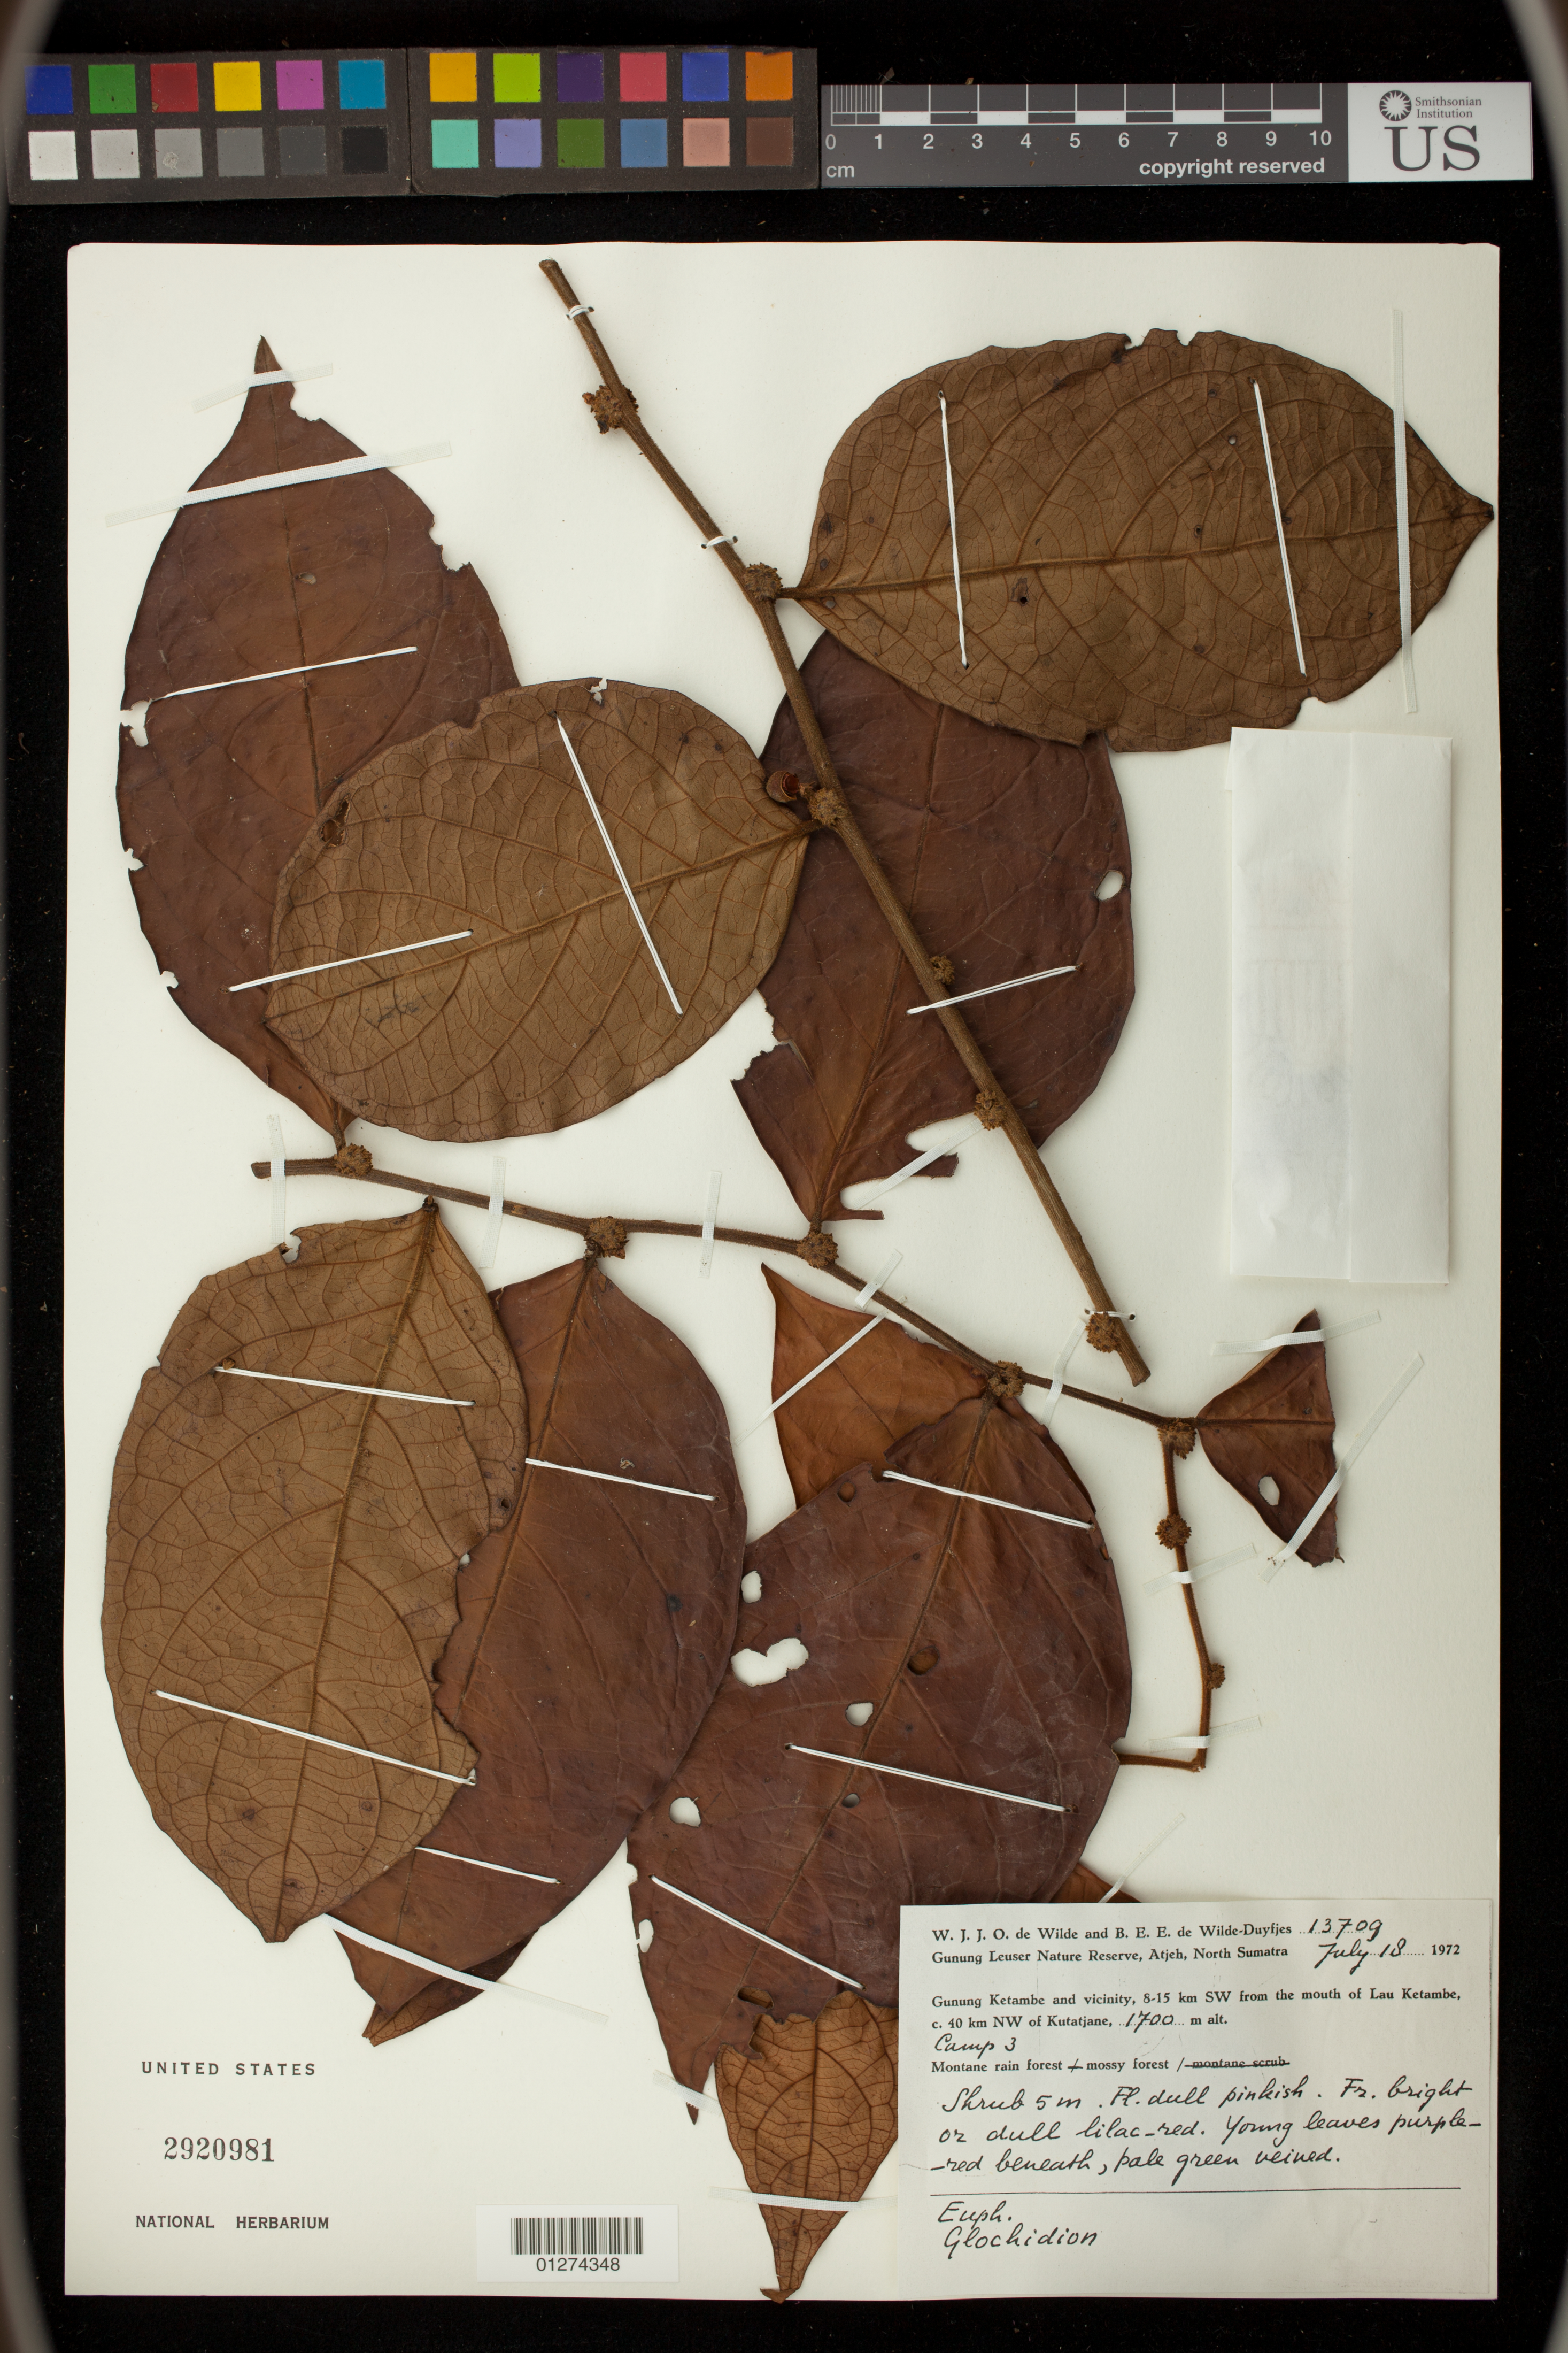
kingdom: Plantae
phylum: Tracheophyta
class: Magnoliopsida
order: Malpighiales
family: Phyllanthaceae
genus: Glochidion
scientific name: Glochidion sp.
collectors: W. J. de Wilde & B. E. de Wilde-Duyfjes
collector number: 13709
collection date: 1972-07-18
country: Indonesia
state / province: Sumatra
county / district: Aceh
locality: Gunung Leuser Nature Reserve, Atjeh, North Sumatra. Gunung Ketambe and vicinity, 8-15 km SW from the mouth of Lau Ketambe, c. 40 km NW of Kutatjane. Camp 3.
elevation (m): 1700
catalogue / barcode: US 2920981